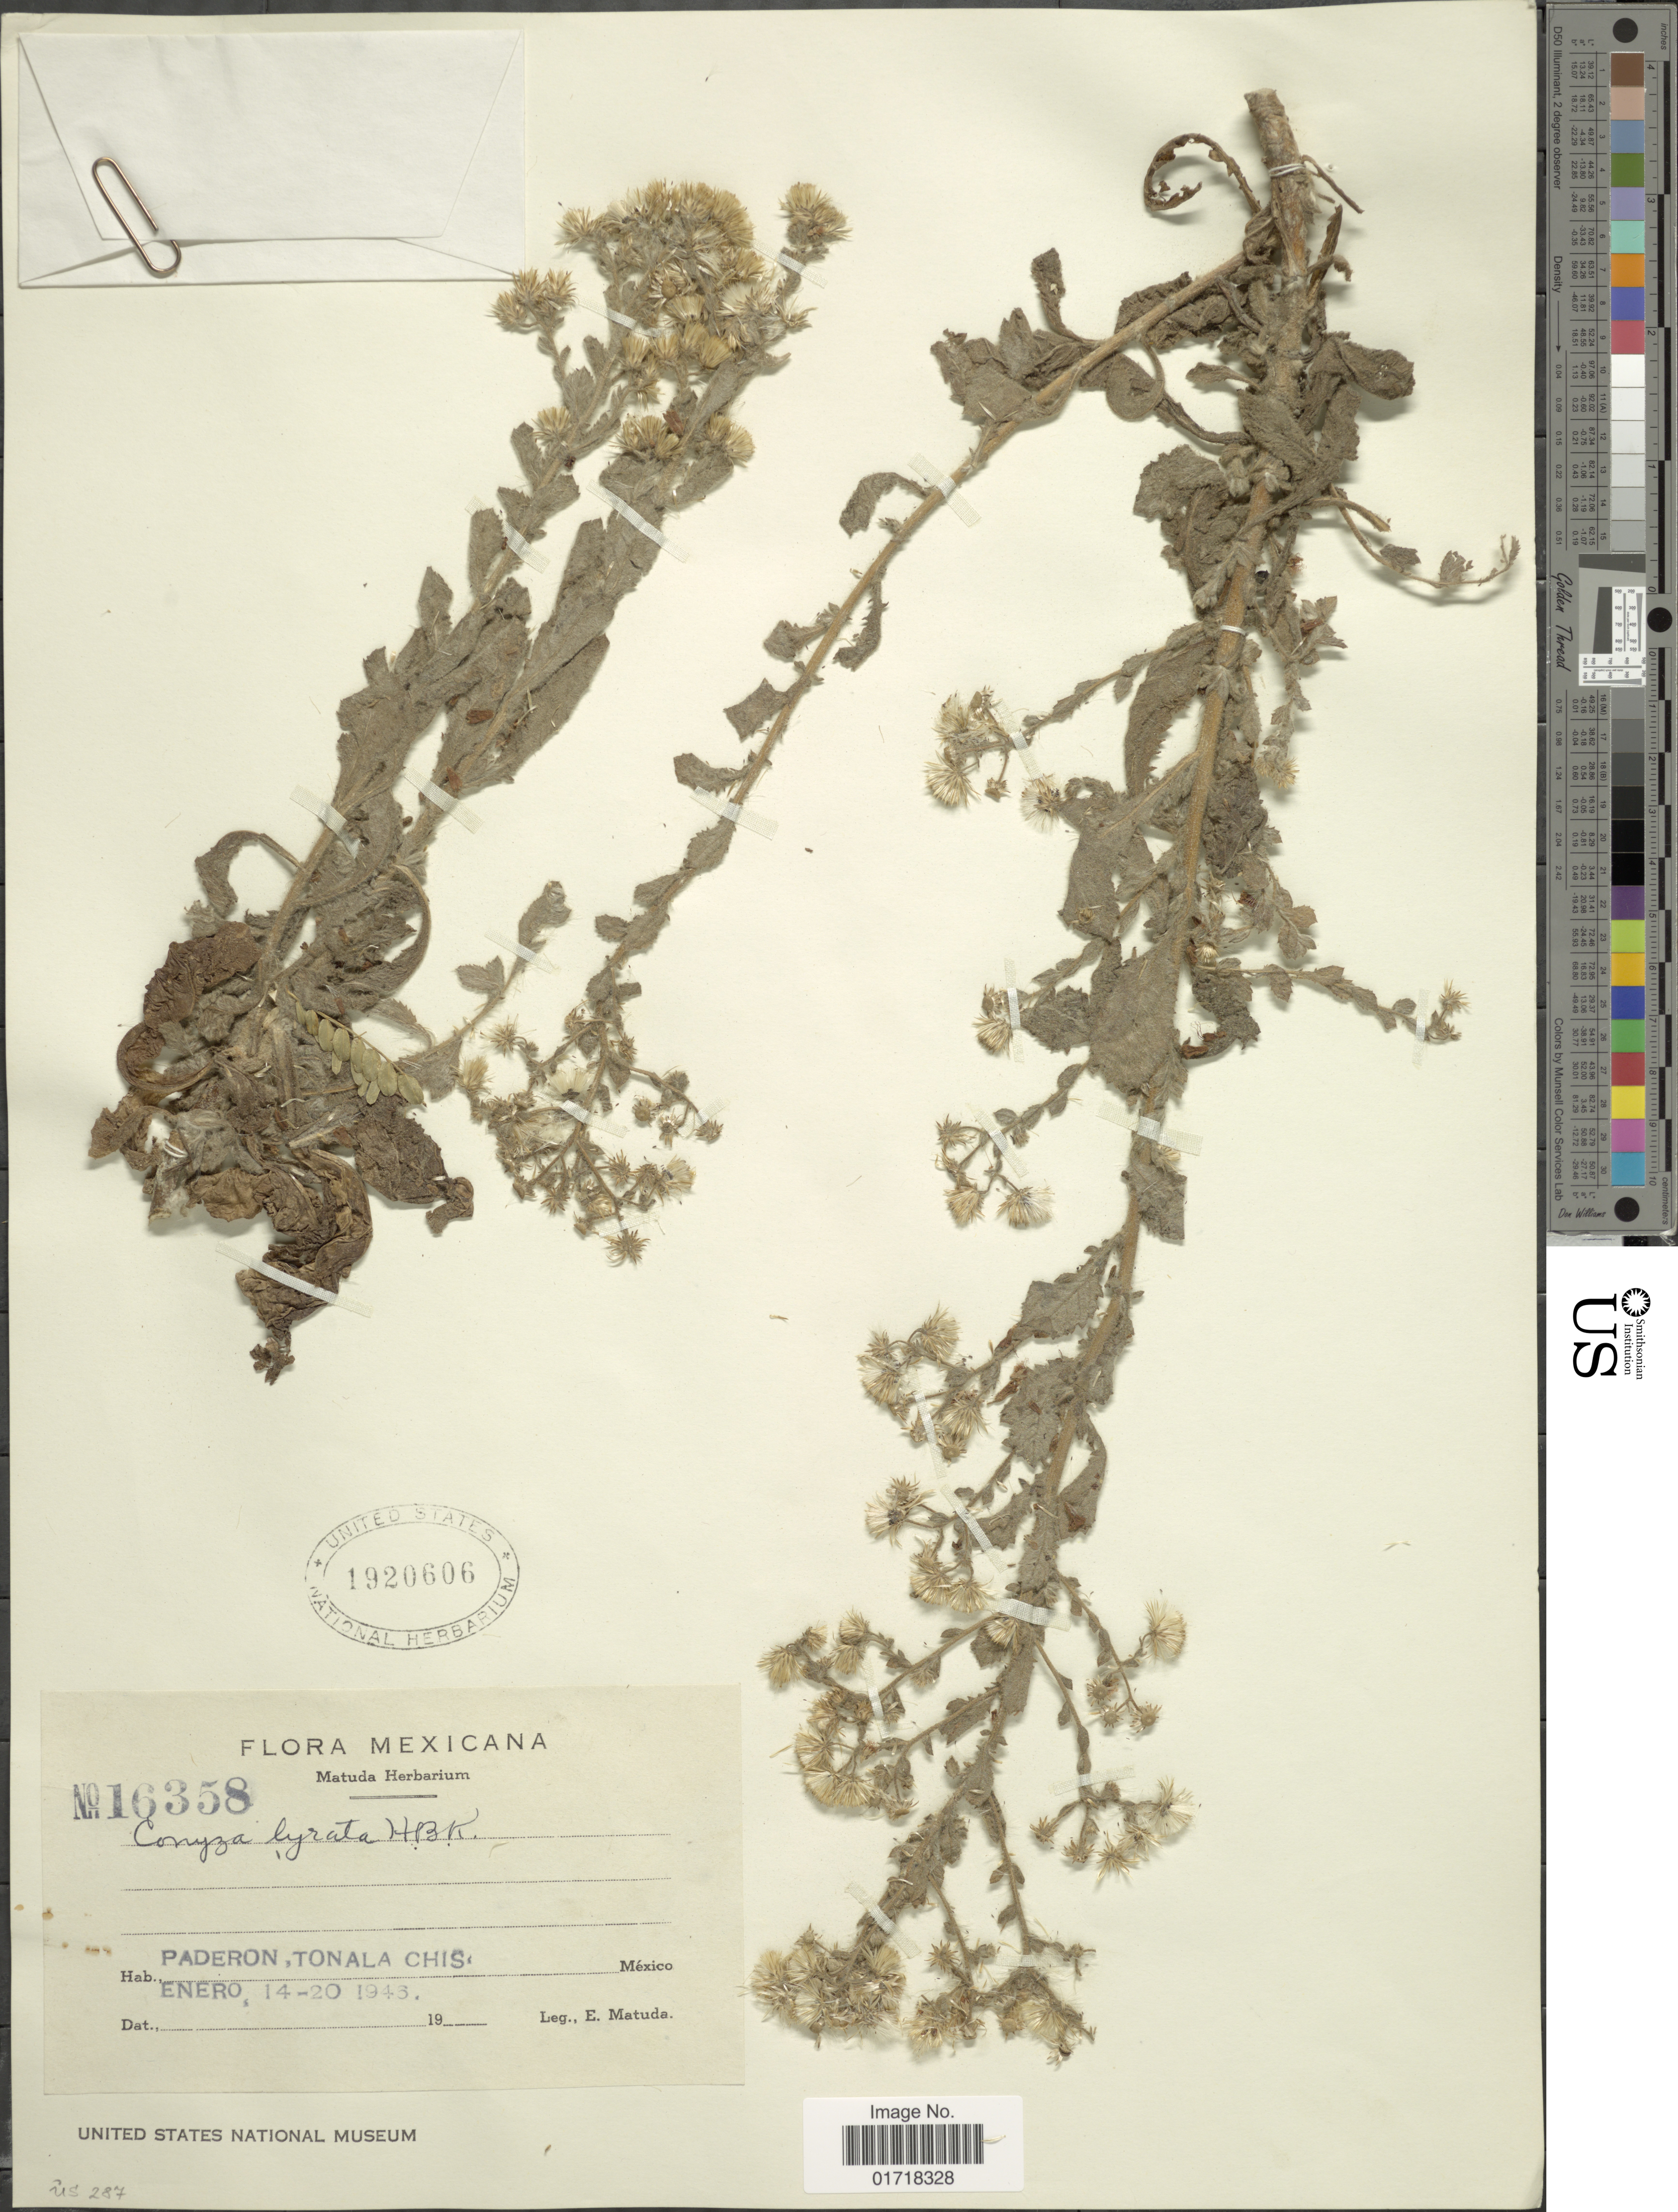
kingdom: Plantae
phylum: Tracheophyta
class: Magnoliopsida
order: Asterales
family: Asteraceae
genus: Pseudoconyza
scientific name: Pseudoconyza lyrata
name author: (Kunth) Cuatrec.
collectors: E. Matuda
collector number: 16358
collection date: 1946-01-14/1946-01-20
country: Mexico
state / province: Chiapas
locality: Paderon, Tonala Chis.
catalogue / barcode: US 1920606